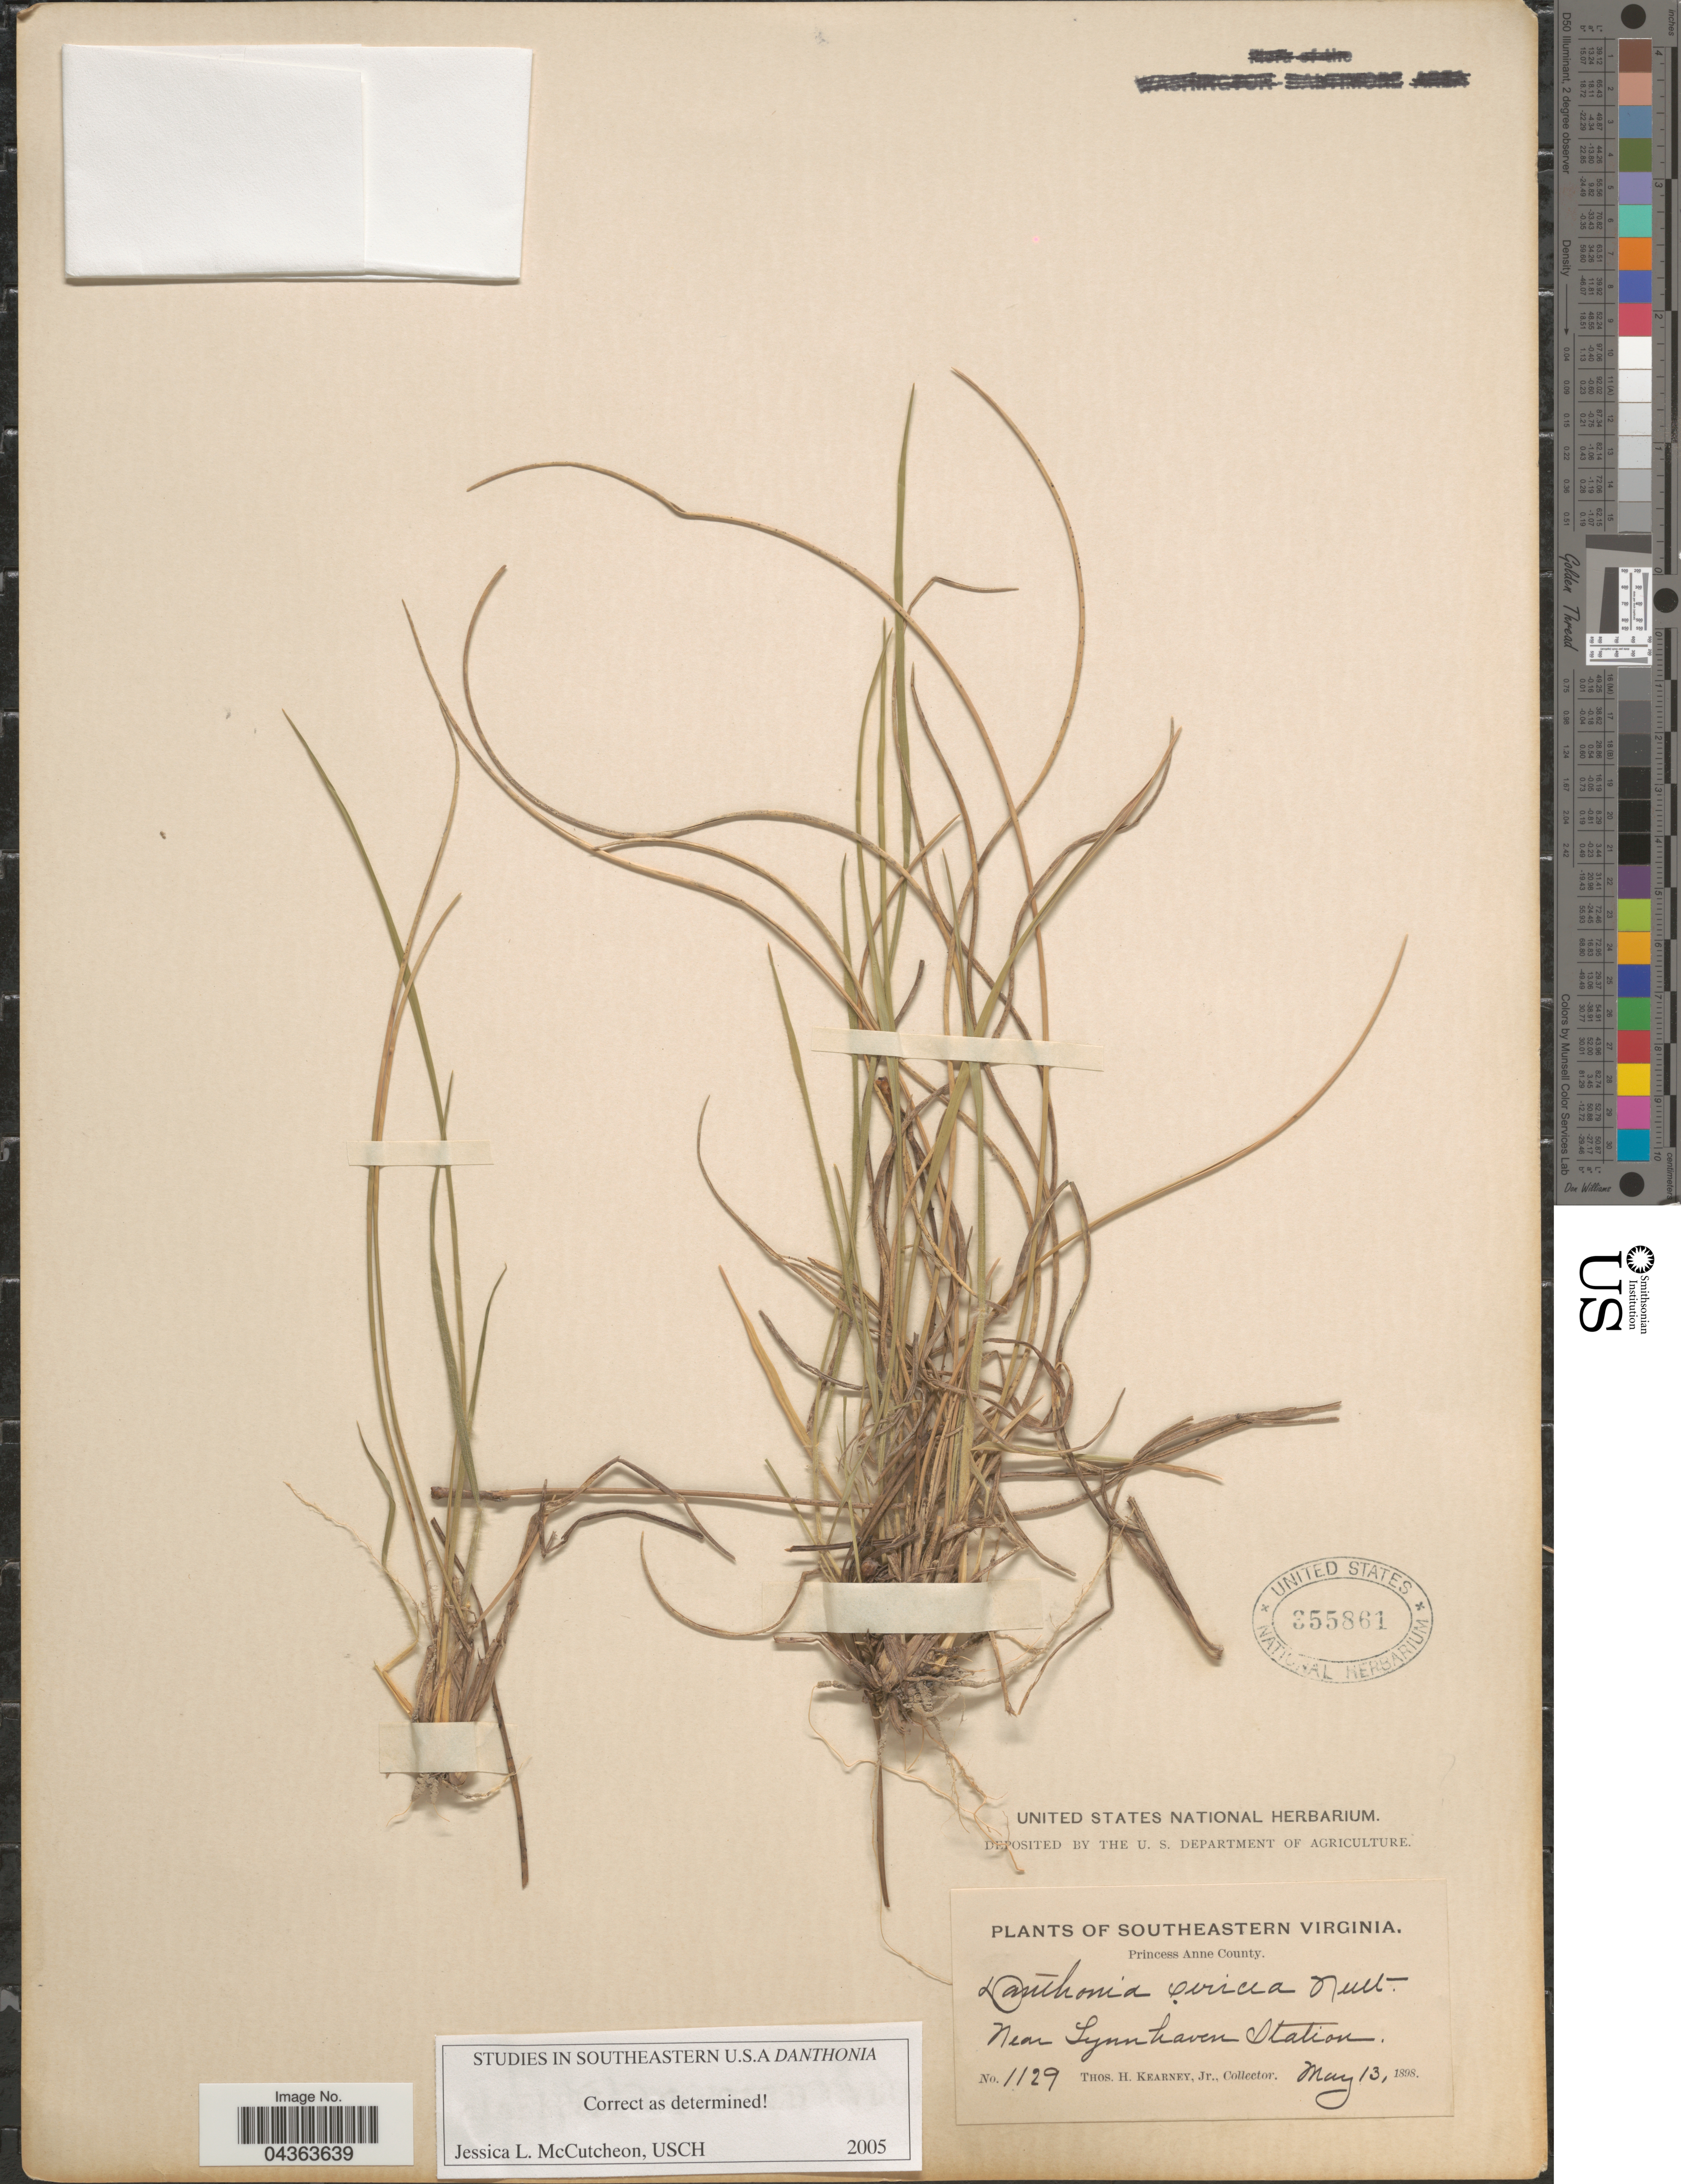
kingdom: Plantae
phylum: Tracheophyta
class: Liliopsida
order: Poales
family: Poaceae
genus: Danthonia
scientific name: Danthonia sericea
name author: Nutt.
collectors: T. H. Kearney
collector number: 1129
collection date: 1898-05-13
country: United States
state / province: Virginia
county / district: City of Virginia Beach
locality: Southeastern Virginia. Princess Anne County. Near Lynnhaven Station.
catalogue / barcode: US 355861